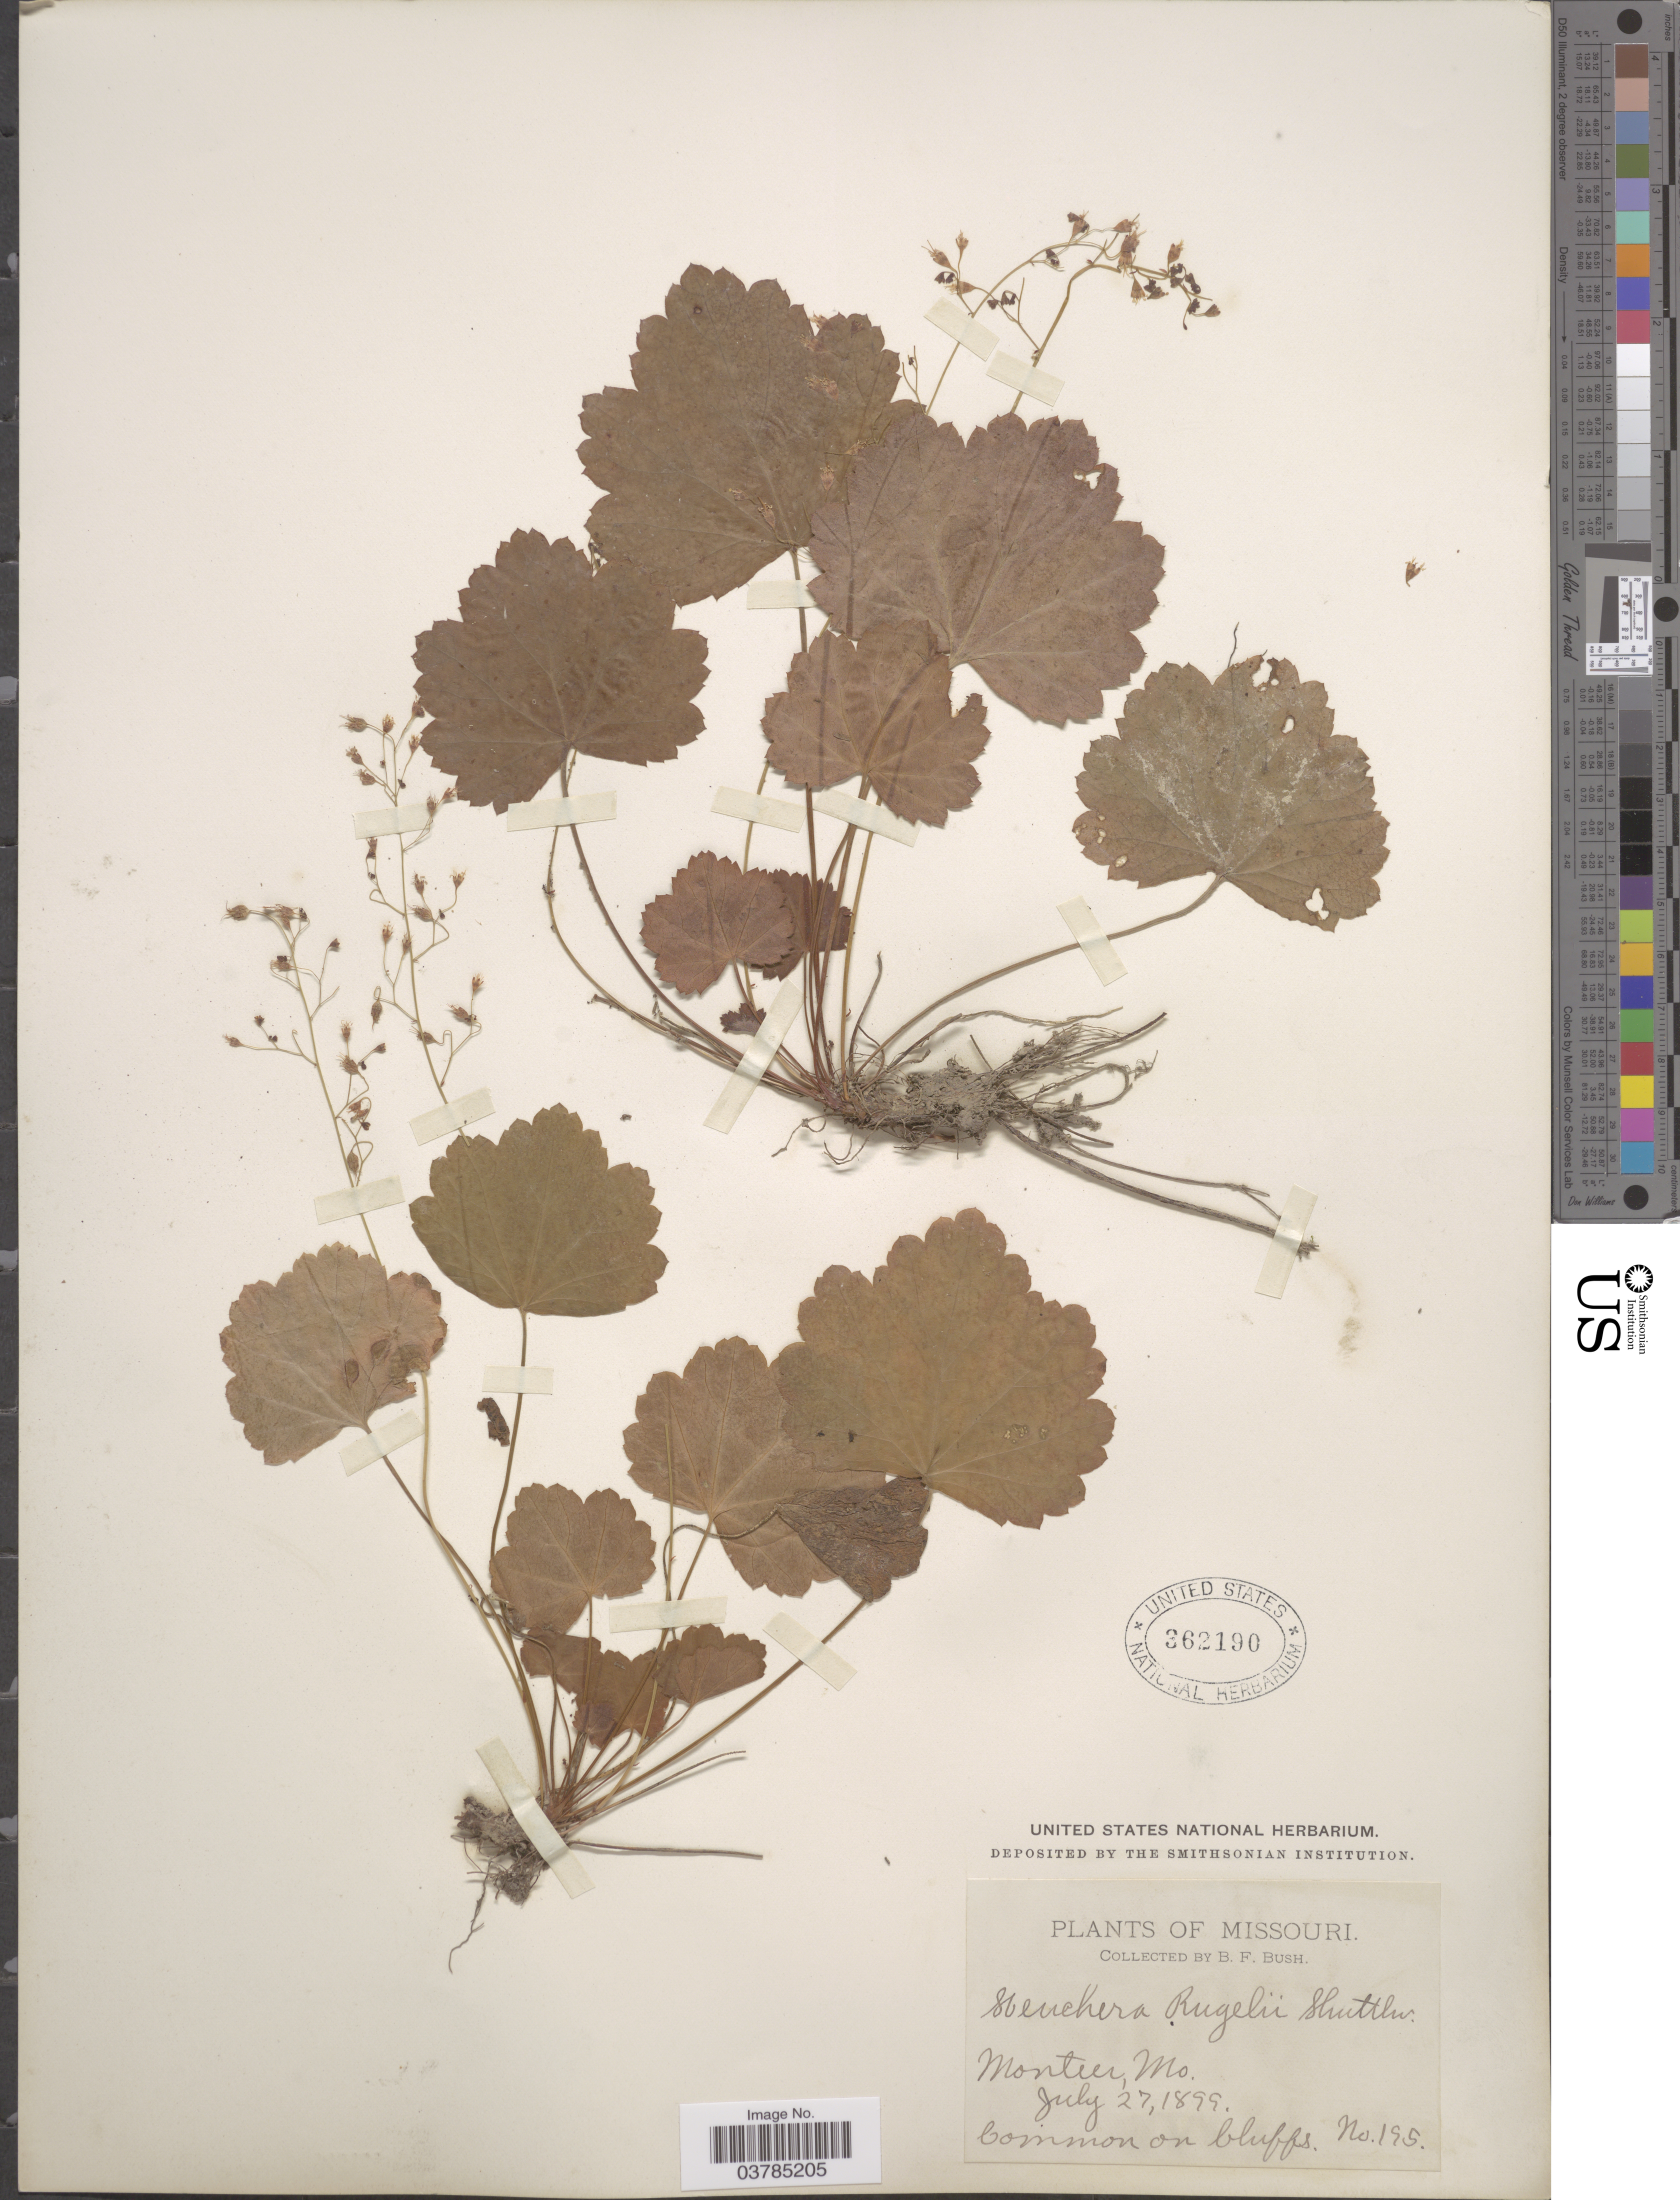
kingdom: Plantae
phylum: Tracheophyta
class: Magnoliopsida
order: Saxifragales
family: Saxifragaceae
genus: Heuchera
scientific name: Heuchera rugelii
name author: Shuttlew. ex Kunze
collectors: B. F. Bush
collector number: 195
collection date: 1899-07-27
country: United States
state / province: Missouri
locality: Monteer.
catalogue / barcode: US 362190